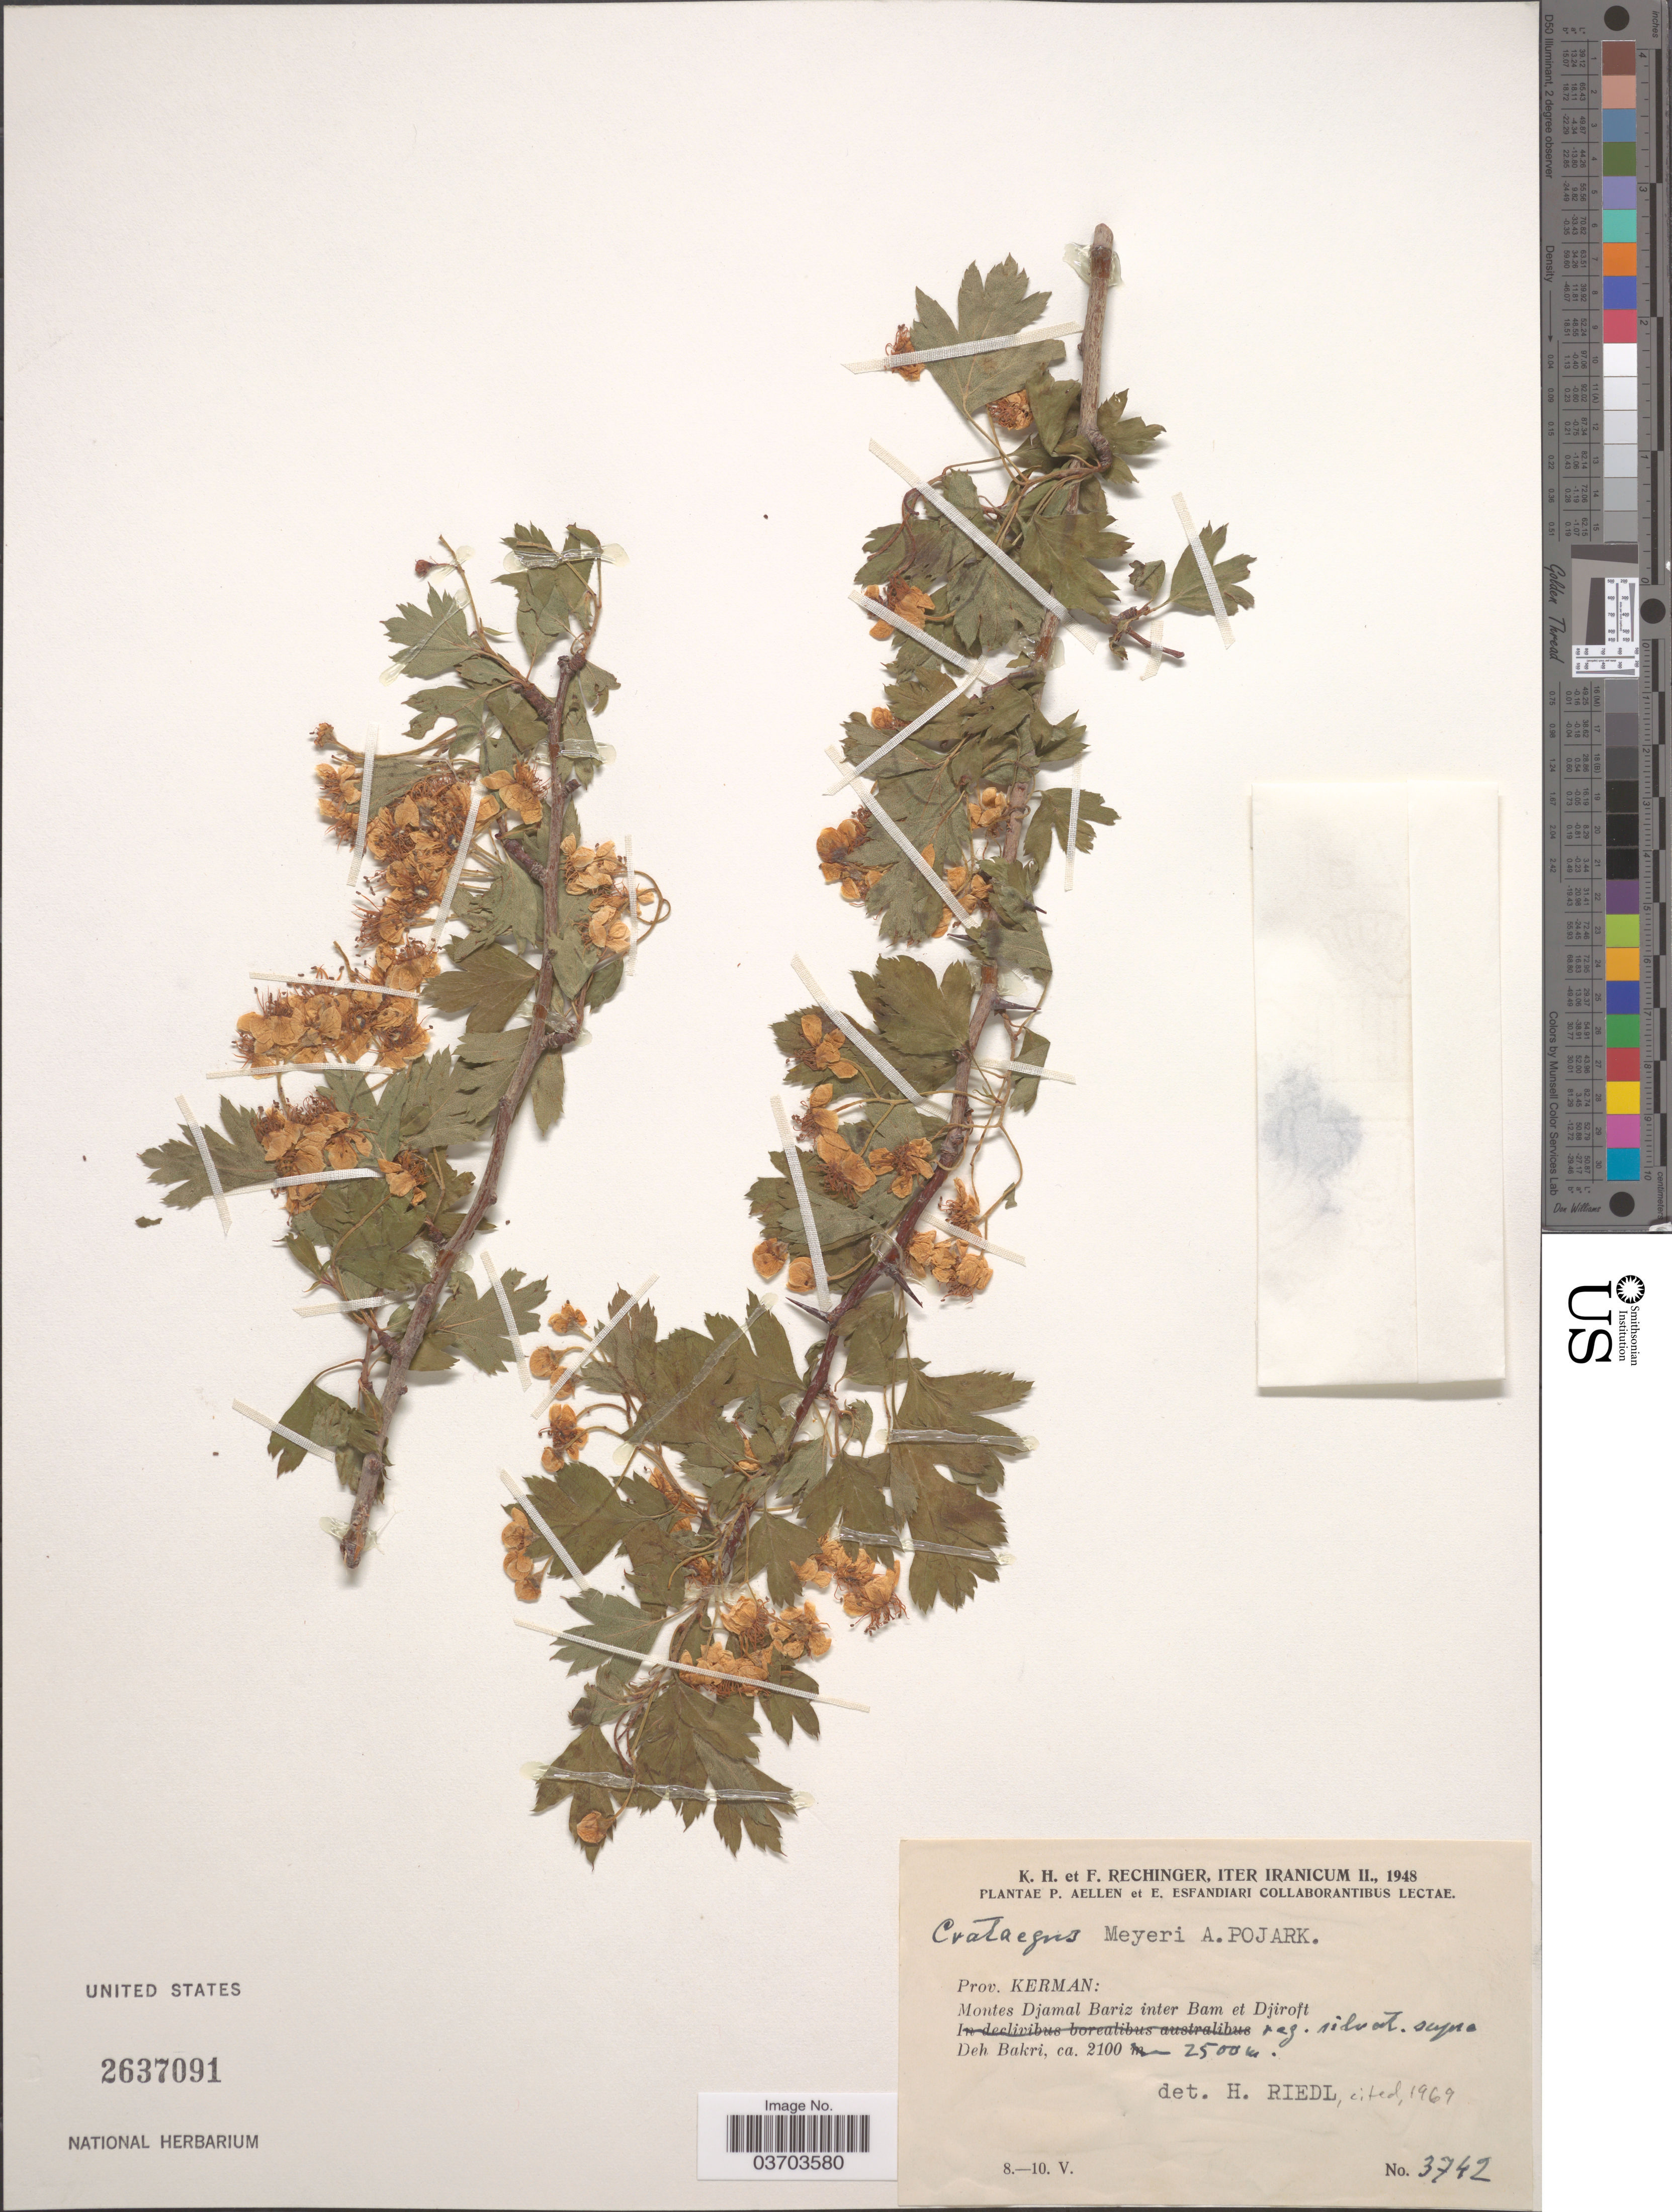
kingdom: Plantae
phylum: Tracheophyta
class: Magnoliopsida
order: Rosales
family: Rosaceae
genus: Crataegus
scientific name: Crataegus meyeri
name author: Pojark.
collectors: K. H. Rechinger & F. Rechinger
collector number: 3742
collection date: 1948-05-08/1948-05-10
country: Iran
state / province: Kerman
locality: Iter Iranicum II. Montes Djamal Bariz inter Bam et Djiroft. reg. silvat. supra [interpreted] Deh Bakri.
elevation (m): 2100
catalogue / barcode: US 2637091